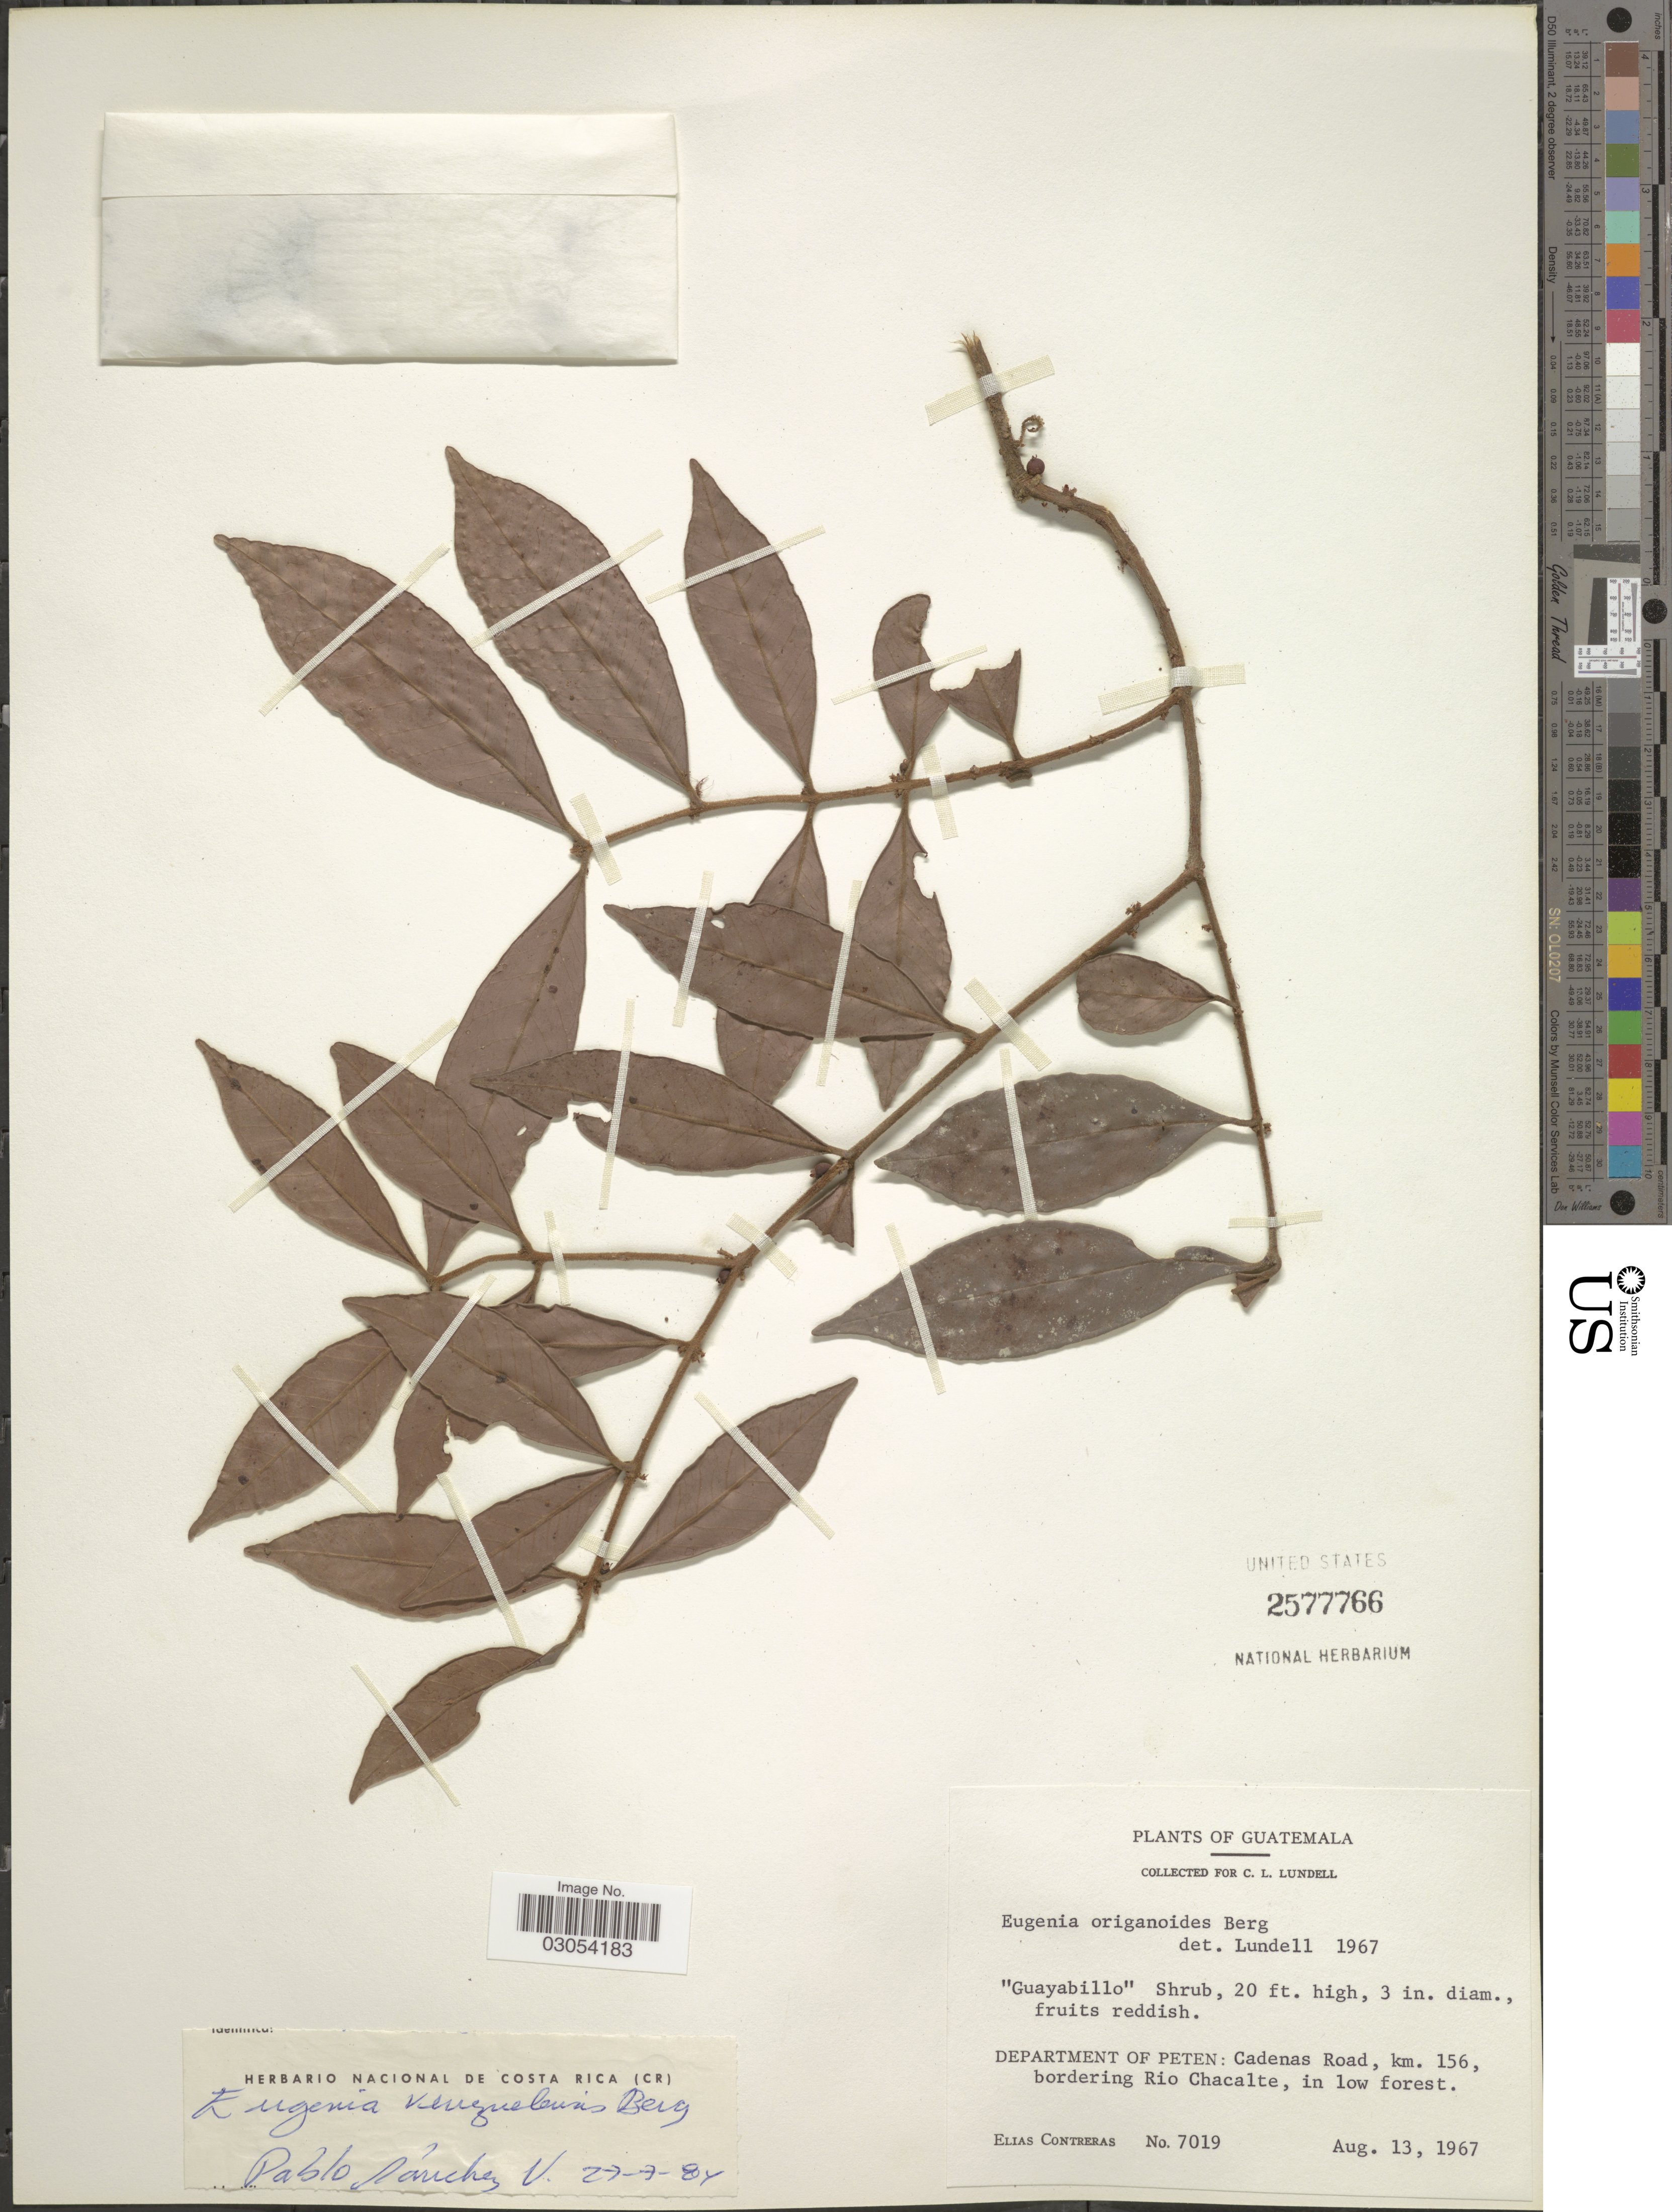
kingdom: Plantae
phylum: Tracheophyta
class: Magnoliopsida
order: Myrtales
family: Myrtaceae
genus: Eugenia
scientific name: Eugenia venezuelensis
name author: O. Berg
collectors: E. Contreras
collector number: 7019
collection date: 1967-08-13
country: Guatemala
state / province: El Petén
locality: Department of Peten: Cadenas Road, km. 156, bordering Rio Chacalte.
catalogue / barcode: US 2577766